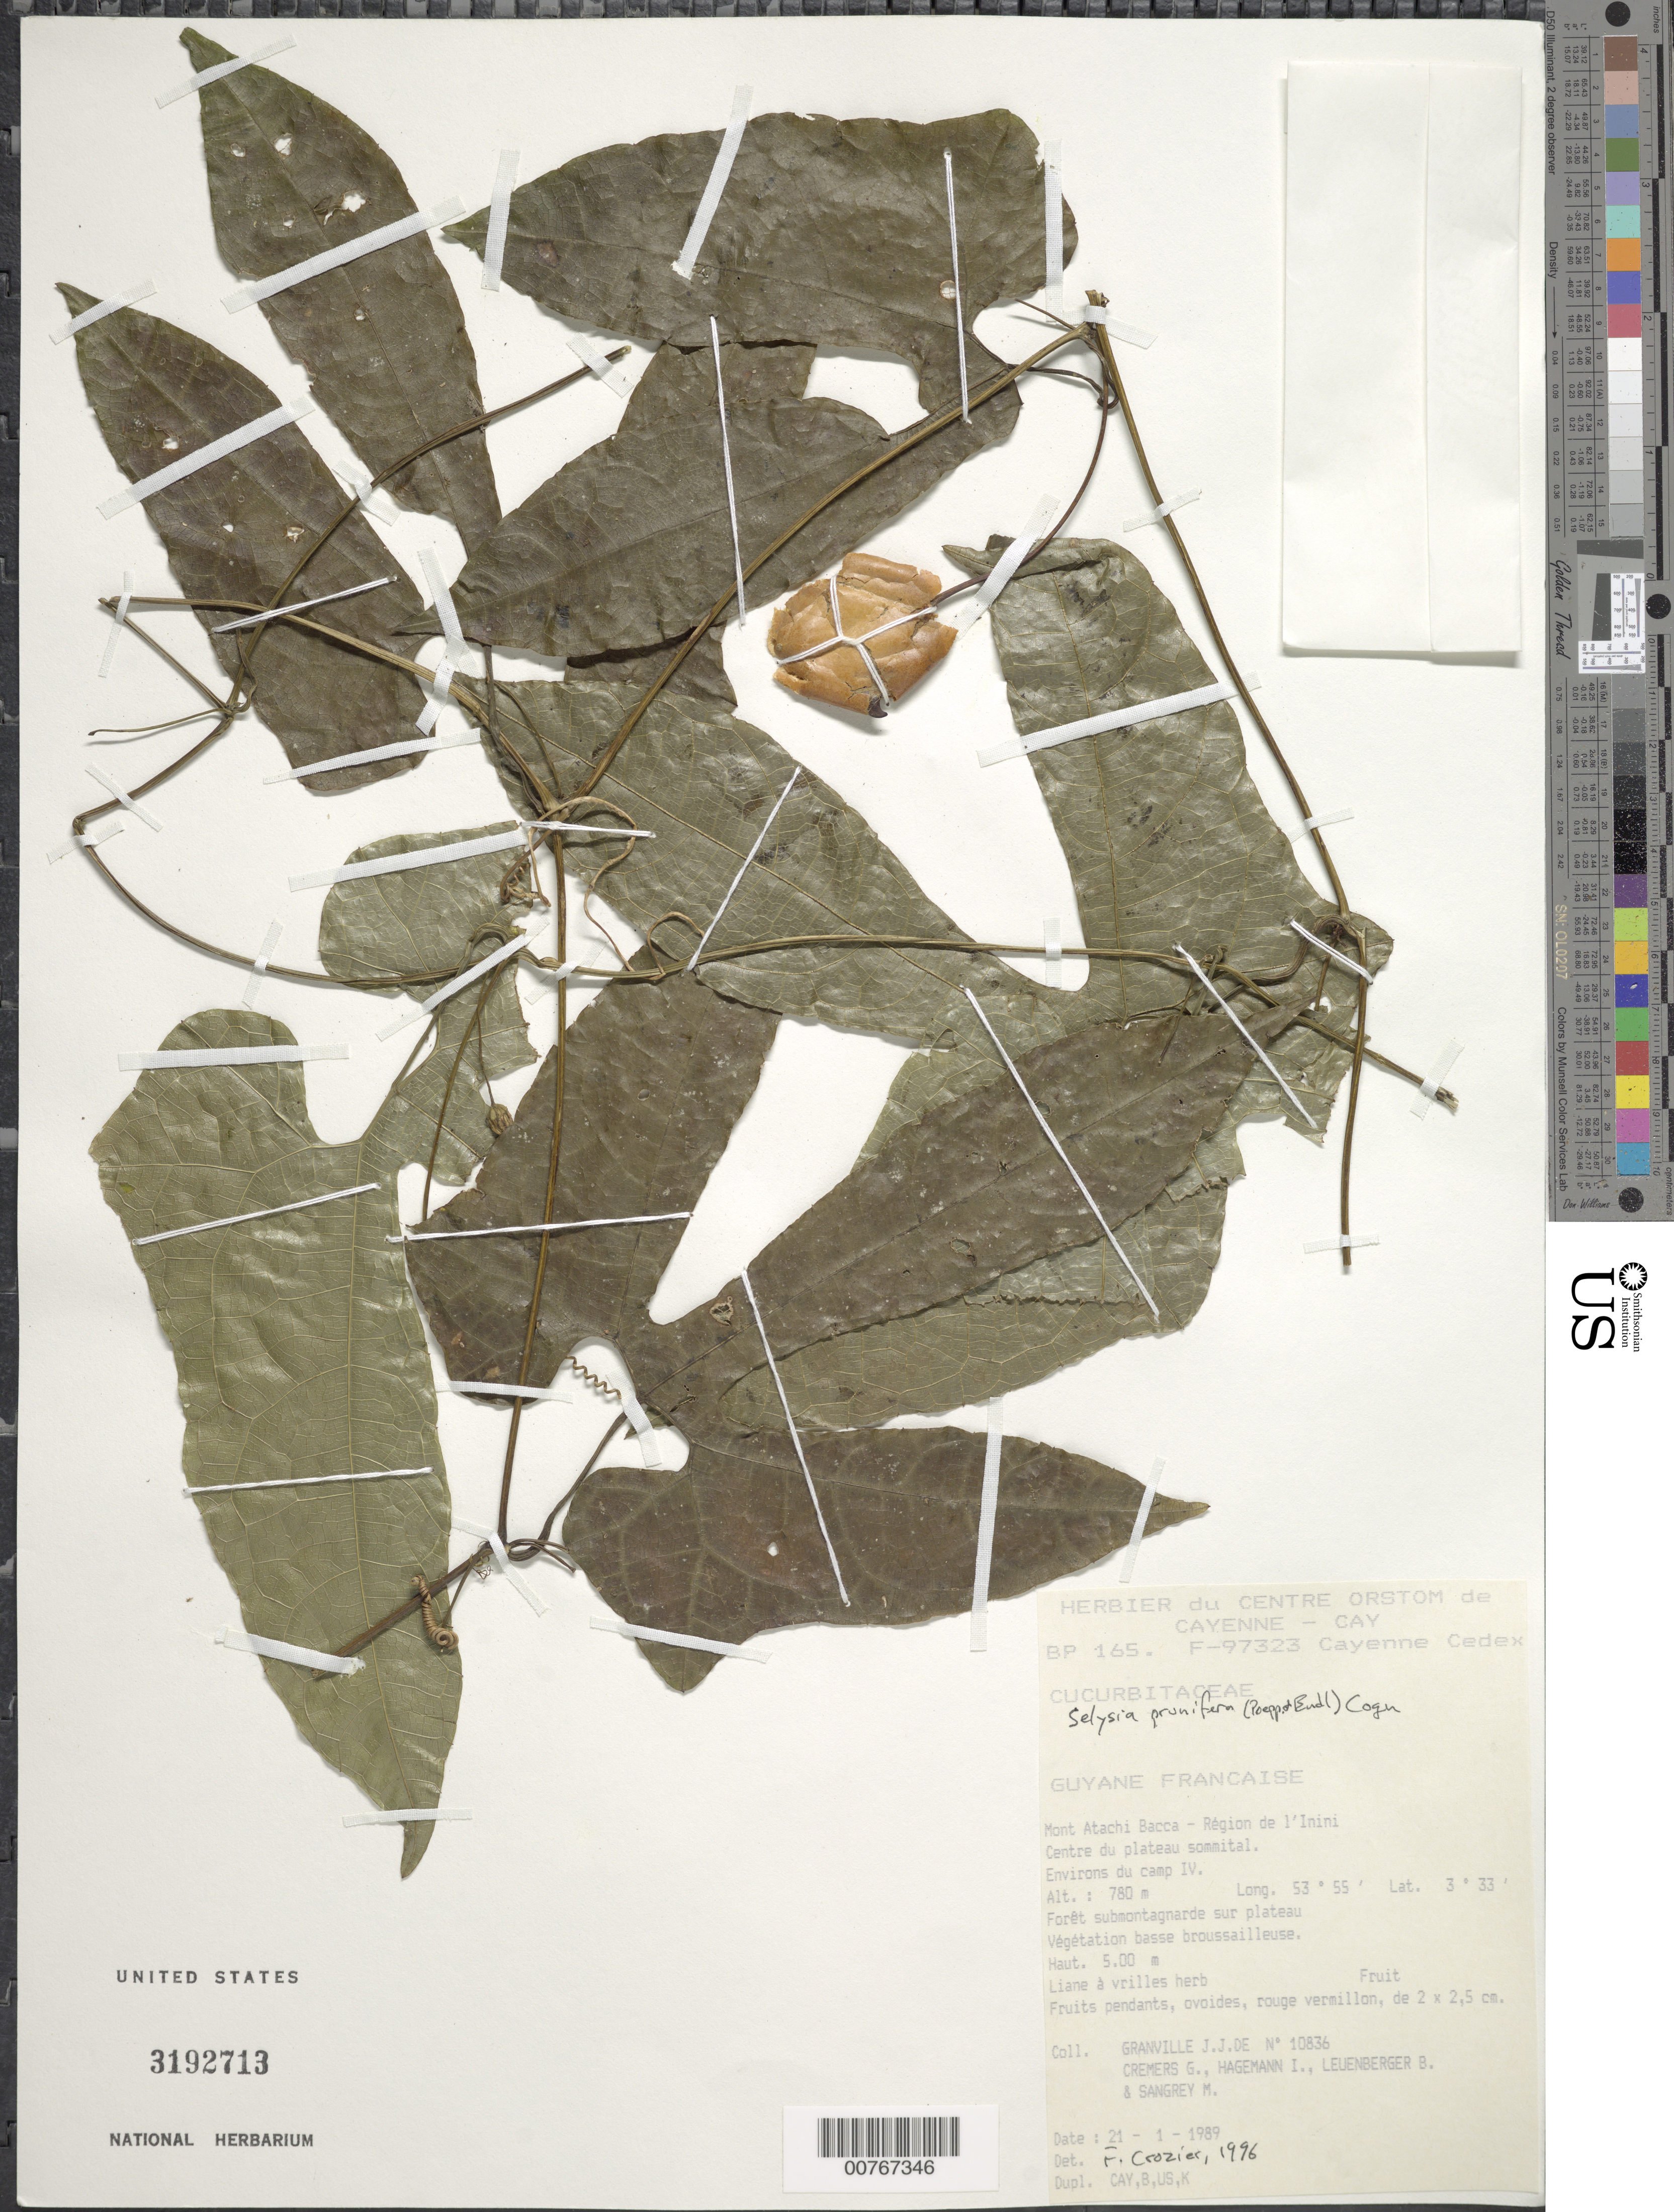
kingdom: Plantae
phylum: Tracheophyta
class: Magnoliopsida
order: Cucurbitales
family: Cucurbitaceae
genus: Selysia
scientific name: Selysia prunifera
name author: (Poepp. & Endl.) Cogn.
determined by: Crozier, F.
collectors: J.-J. de Granville, G. Cremers, J. Hagemann, B. E. Leuenberger & M. S. Sangrey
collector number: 10836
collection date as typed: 21-Jan-89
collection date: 1989-01-21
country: French Guiana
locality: Mont Atachi Bacca, région de l'Inini. Centre du plateau sommital. Environs du camp IV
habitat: Forêt submontagnarde sur plateau, Vegetation basse broussailleuse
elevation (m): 780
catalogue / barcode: US 3192713